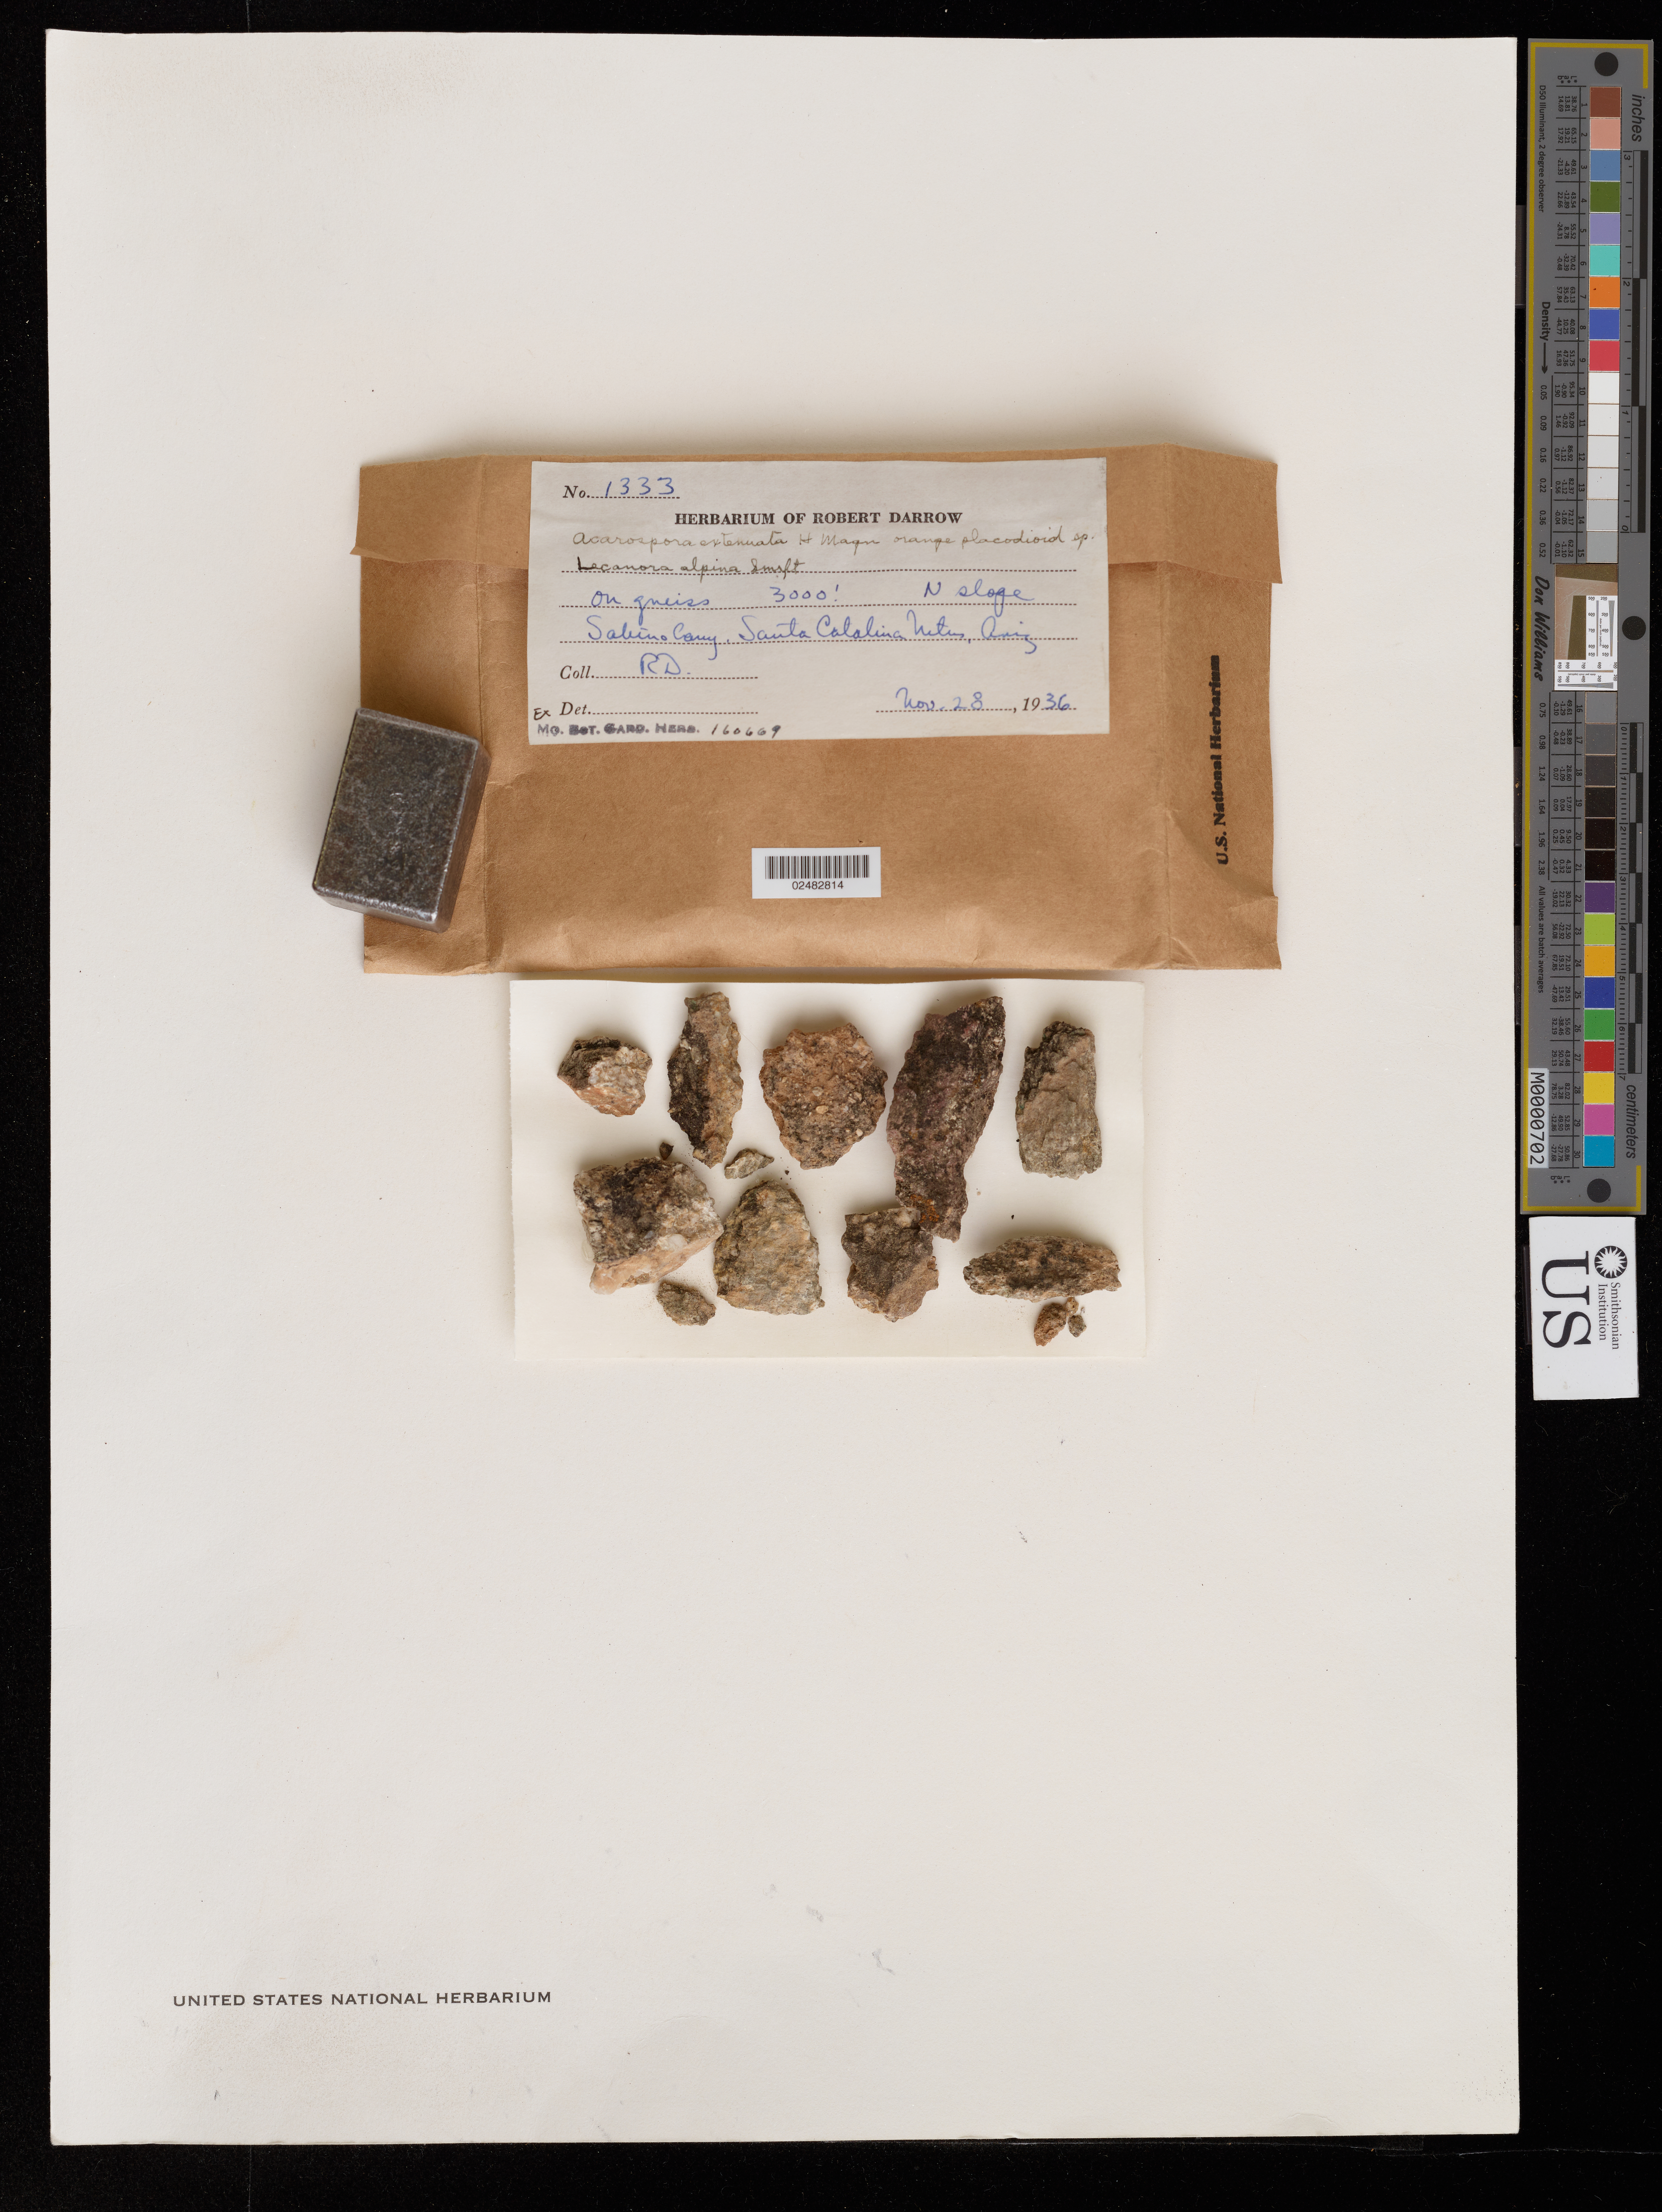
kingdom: Fungi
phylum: Ascomycota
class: Lecanoromycetes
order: Acarosporales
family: Acarosporaceae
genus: Acarospora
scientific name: Acarospora sp.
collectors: R. Darrow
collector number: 1333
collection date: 1936-11-28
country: United States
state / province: Arizona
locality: N Slope. Sabino Canyon, Santa Catalina Mtns.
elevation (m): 914